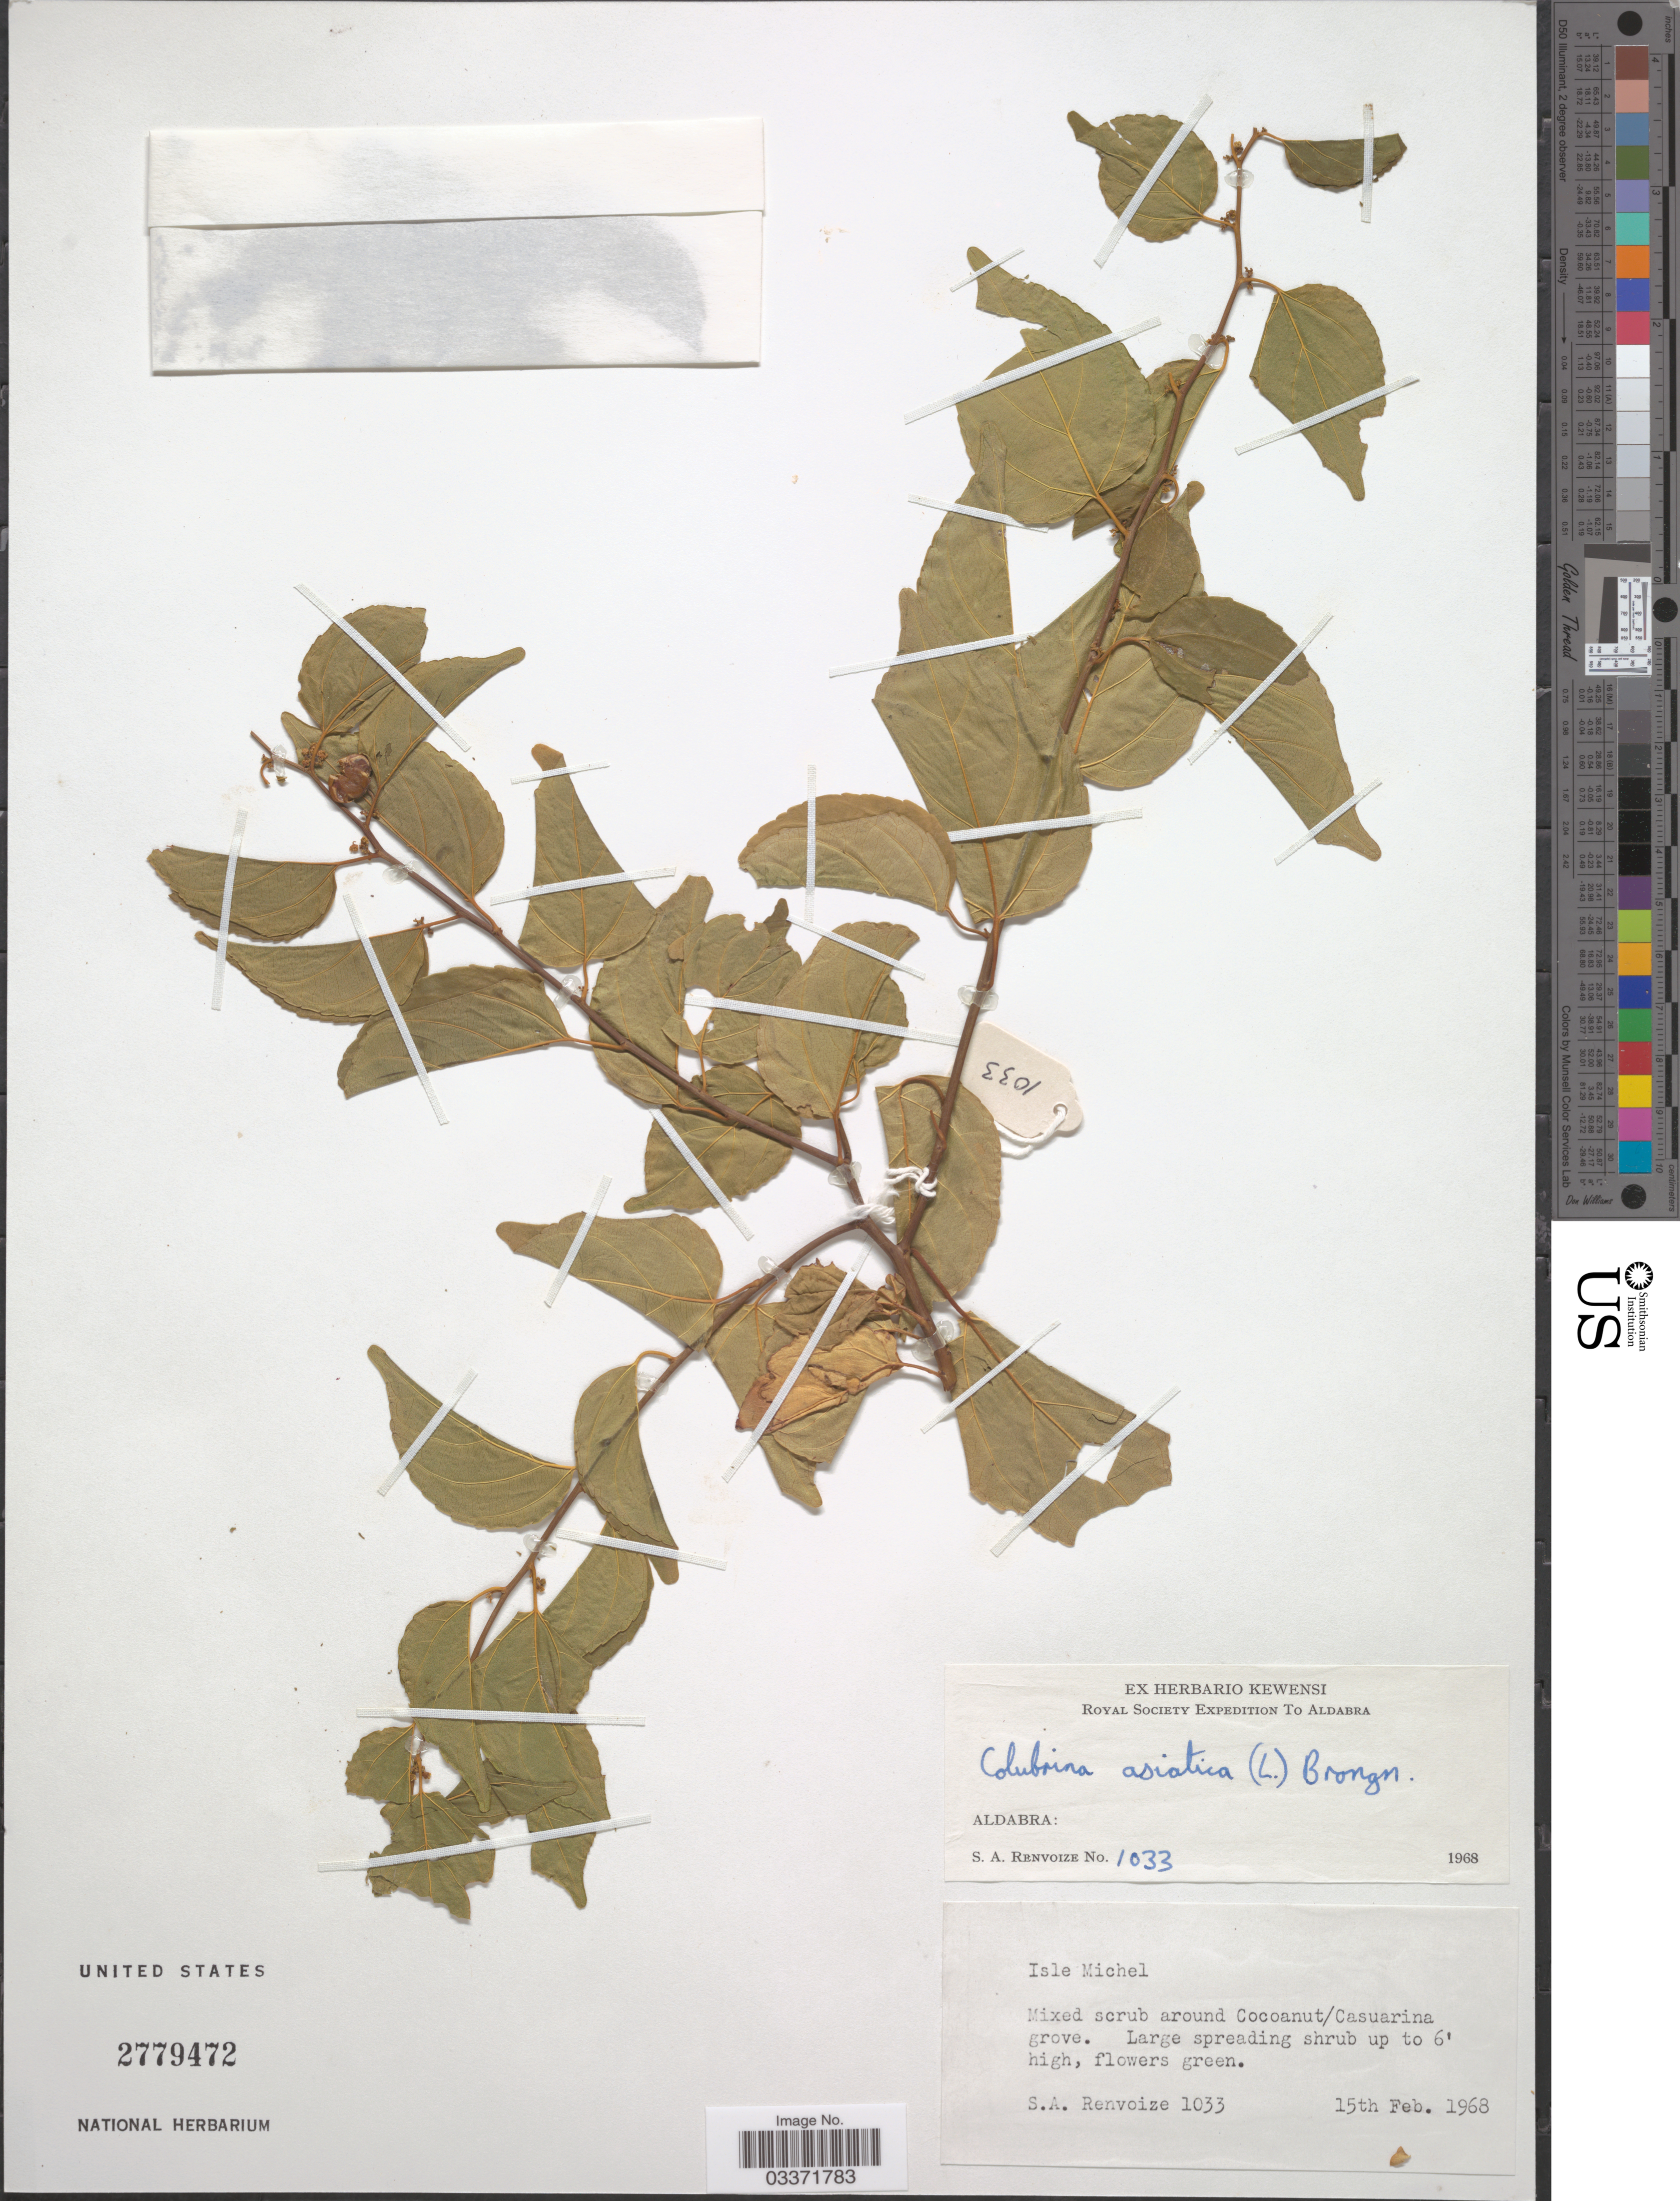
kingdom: Plantae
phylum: Tracheophyta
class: Magnoliopsida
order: Rosales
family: Rhamnaceae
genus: Colubrina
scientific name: Colubrina asiatica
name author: (L.) Brongn.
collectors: S. A. Renvoize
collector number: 1033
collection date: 1968-02-15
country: Seychelles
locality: Aldabra, Isle Michel.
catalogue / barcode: US 2779472